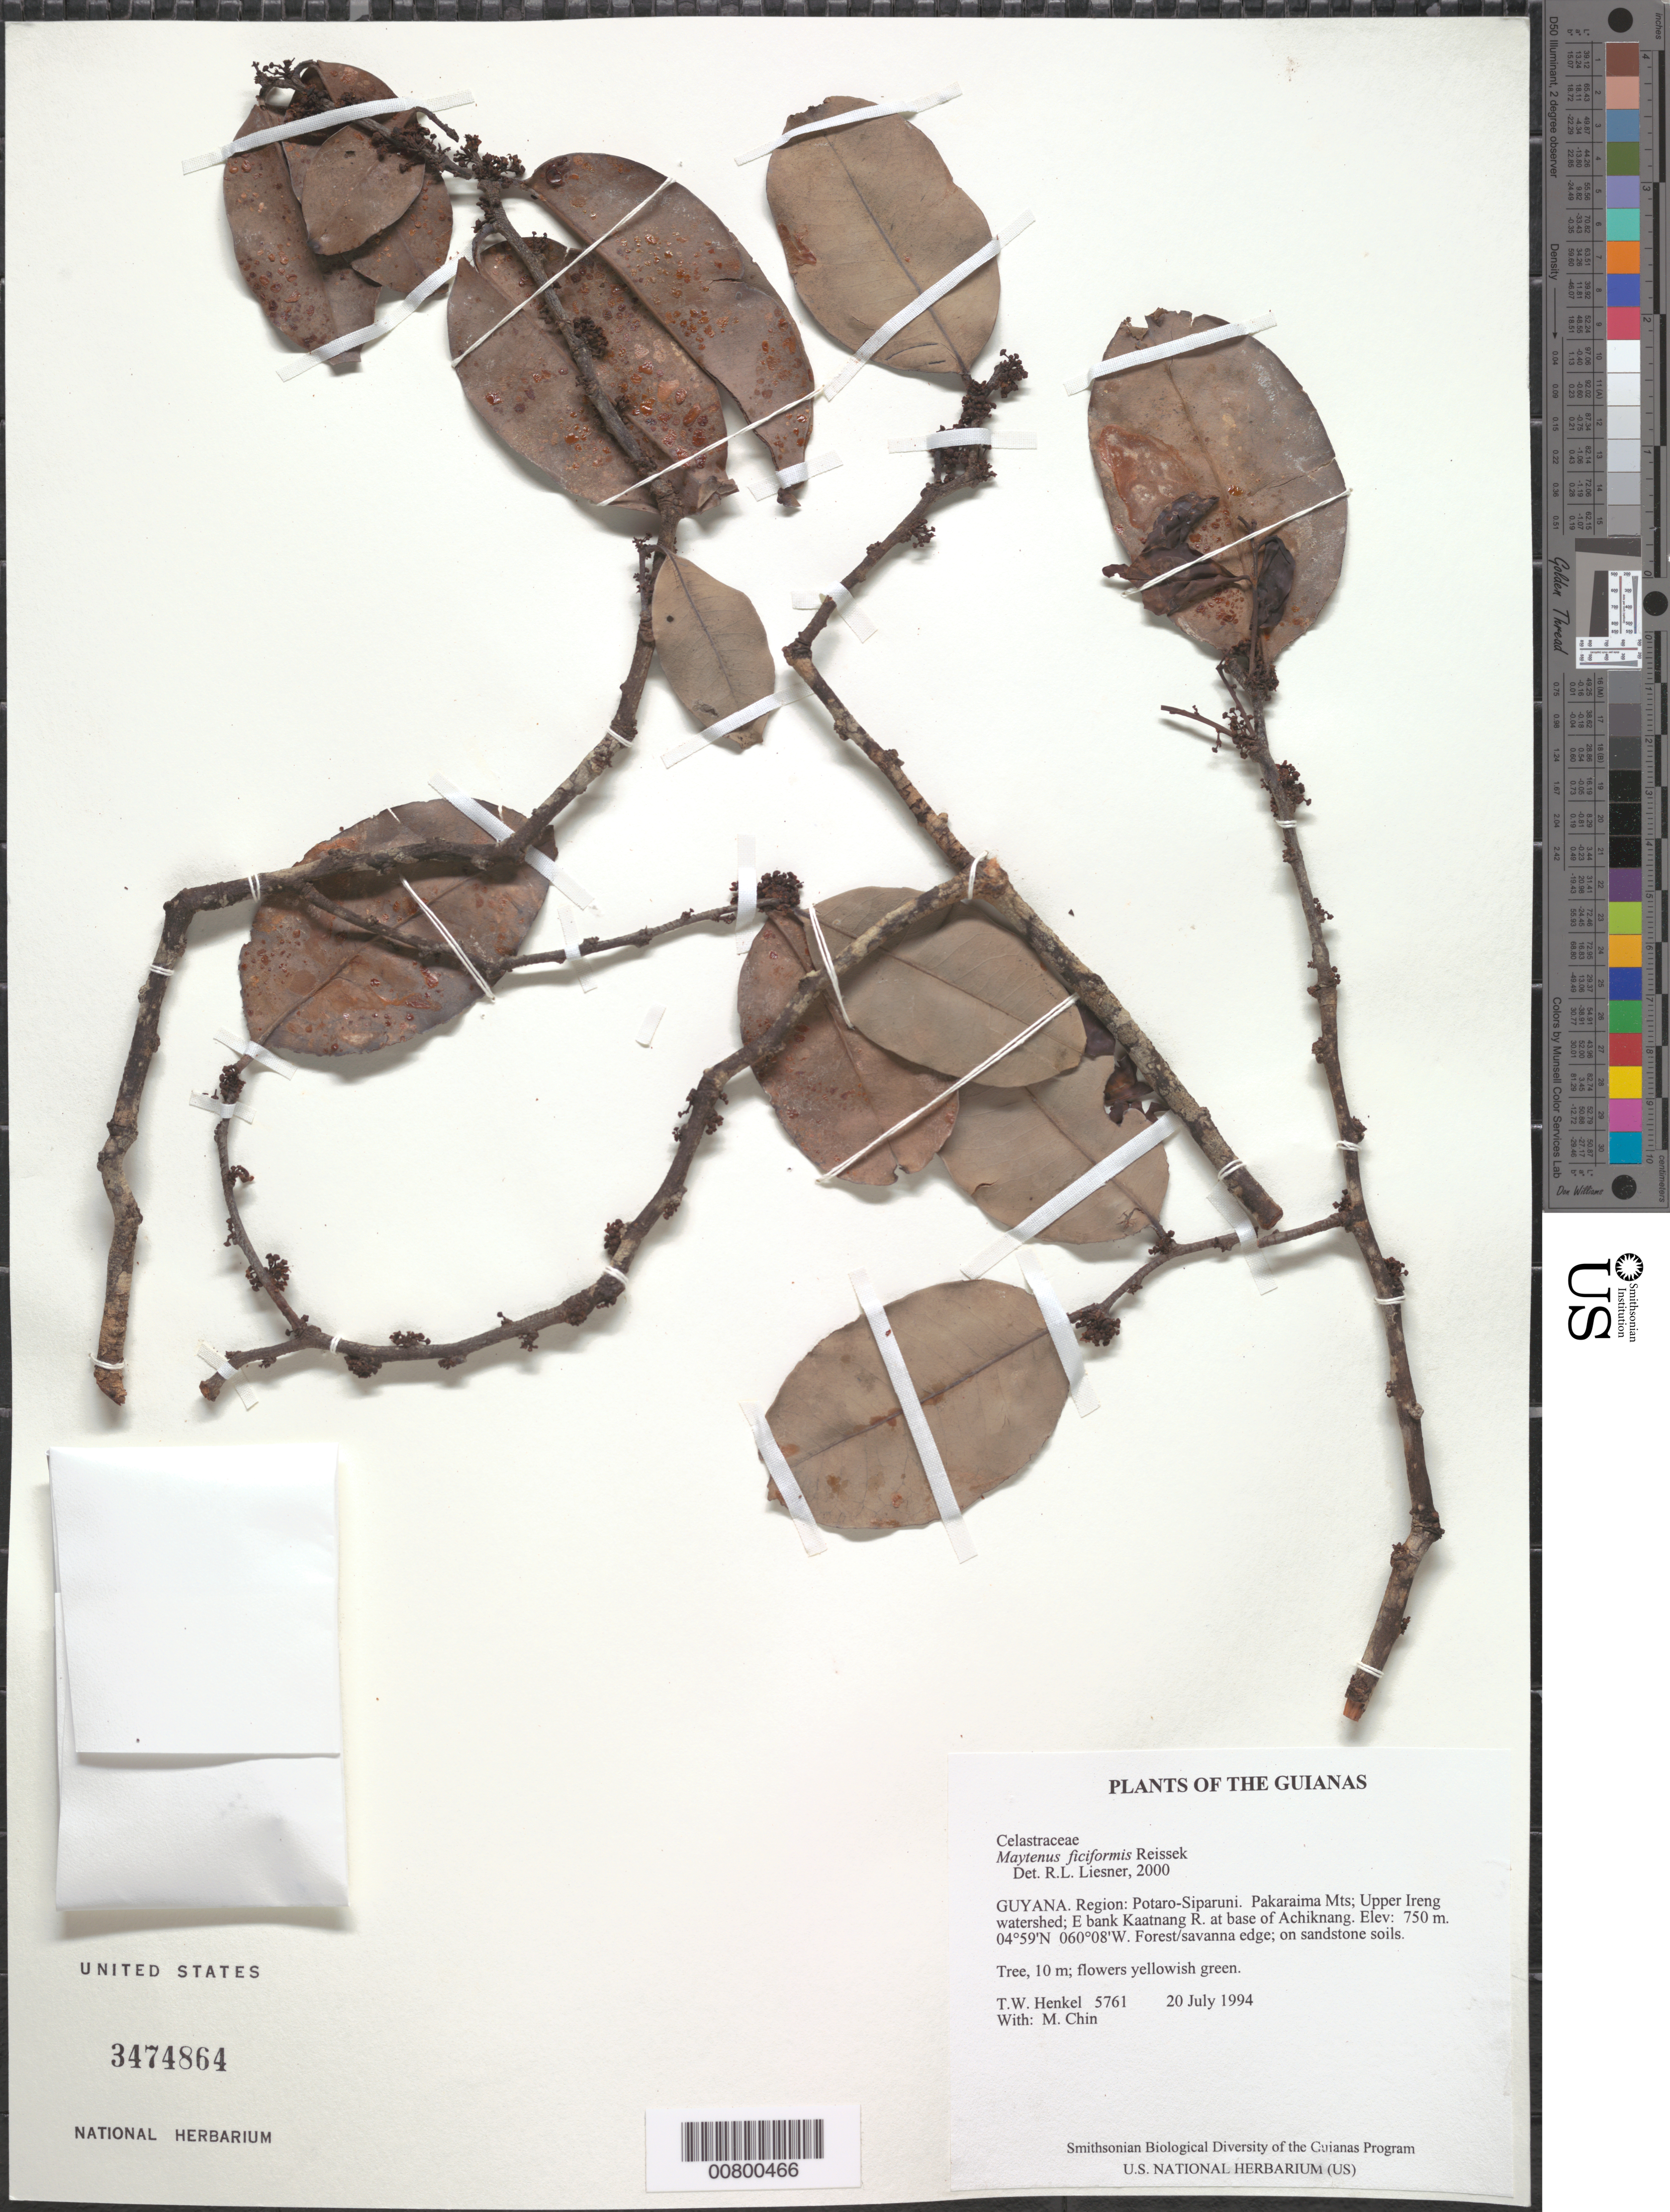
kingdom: Plantae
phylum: Tracheophyta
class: Magnoliopsida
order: Celastrales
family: Celastraceae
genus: Maytenus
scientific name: Maytenus ficiformis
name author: Reissek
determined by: Liesner, R. L.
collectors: T. Henkel & M. Chin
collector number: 5761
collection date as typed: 20 July 1994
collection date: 1994-07-20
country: Guyana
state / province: Potaro-Siparuni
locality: Pakaraima Mts; Upper Ireng watershed; E bank Kaatnang R. at base of Achiknang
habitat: Forest/savanna edge; on sandstone soils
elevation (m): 750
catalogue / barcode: US 3474864